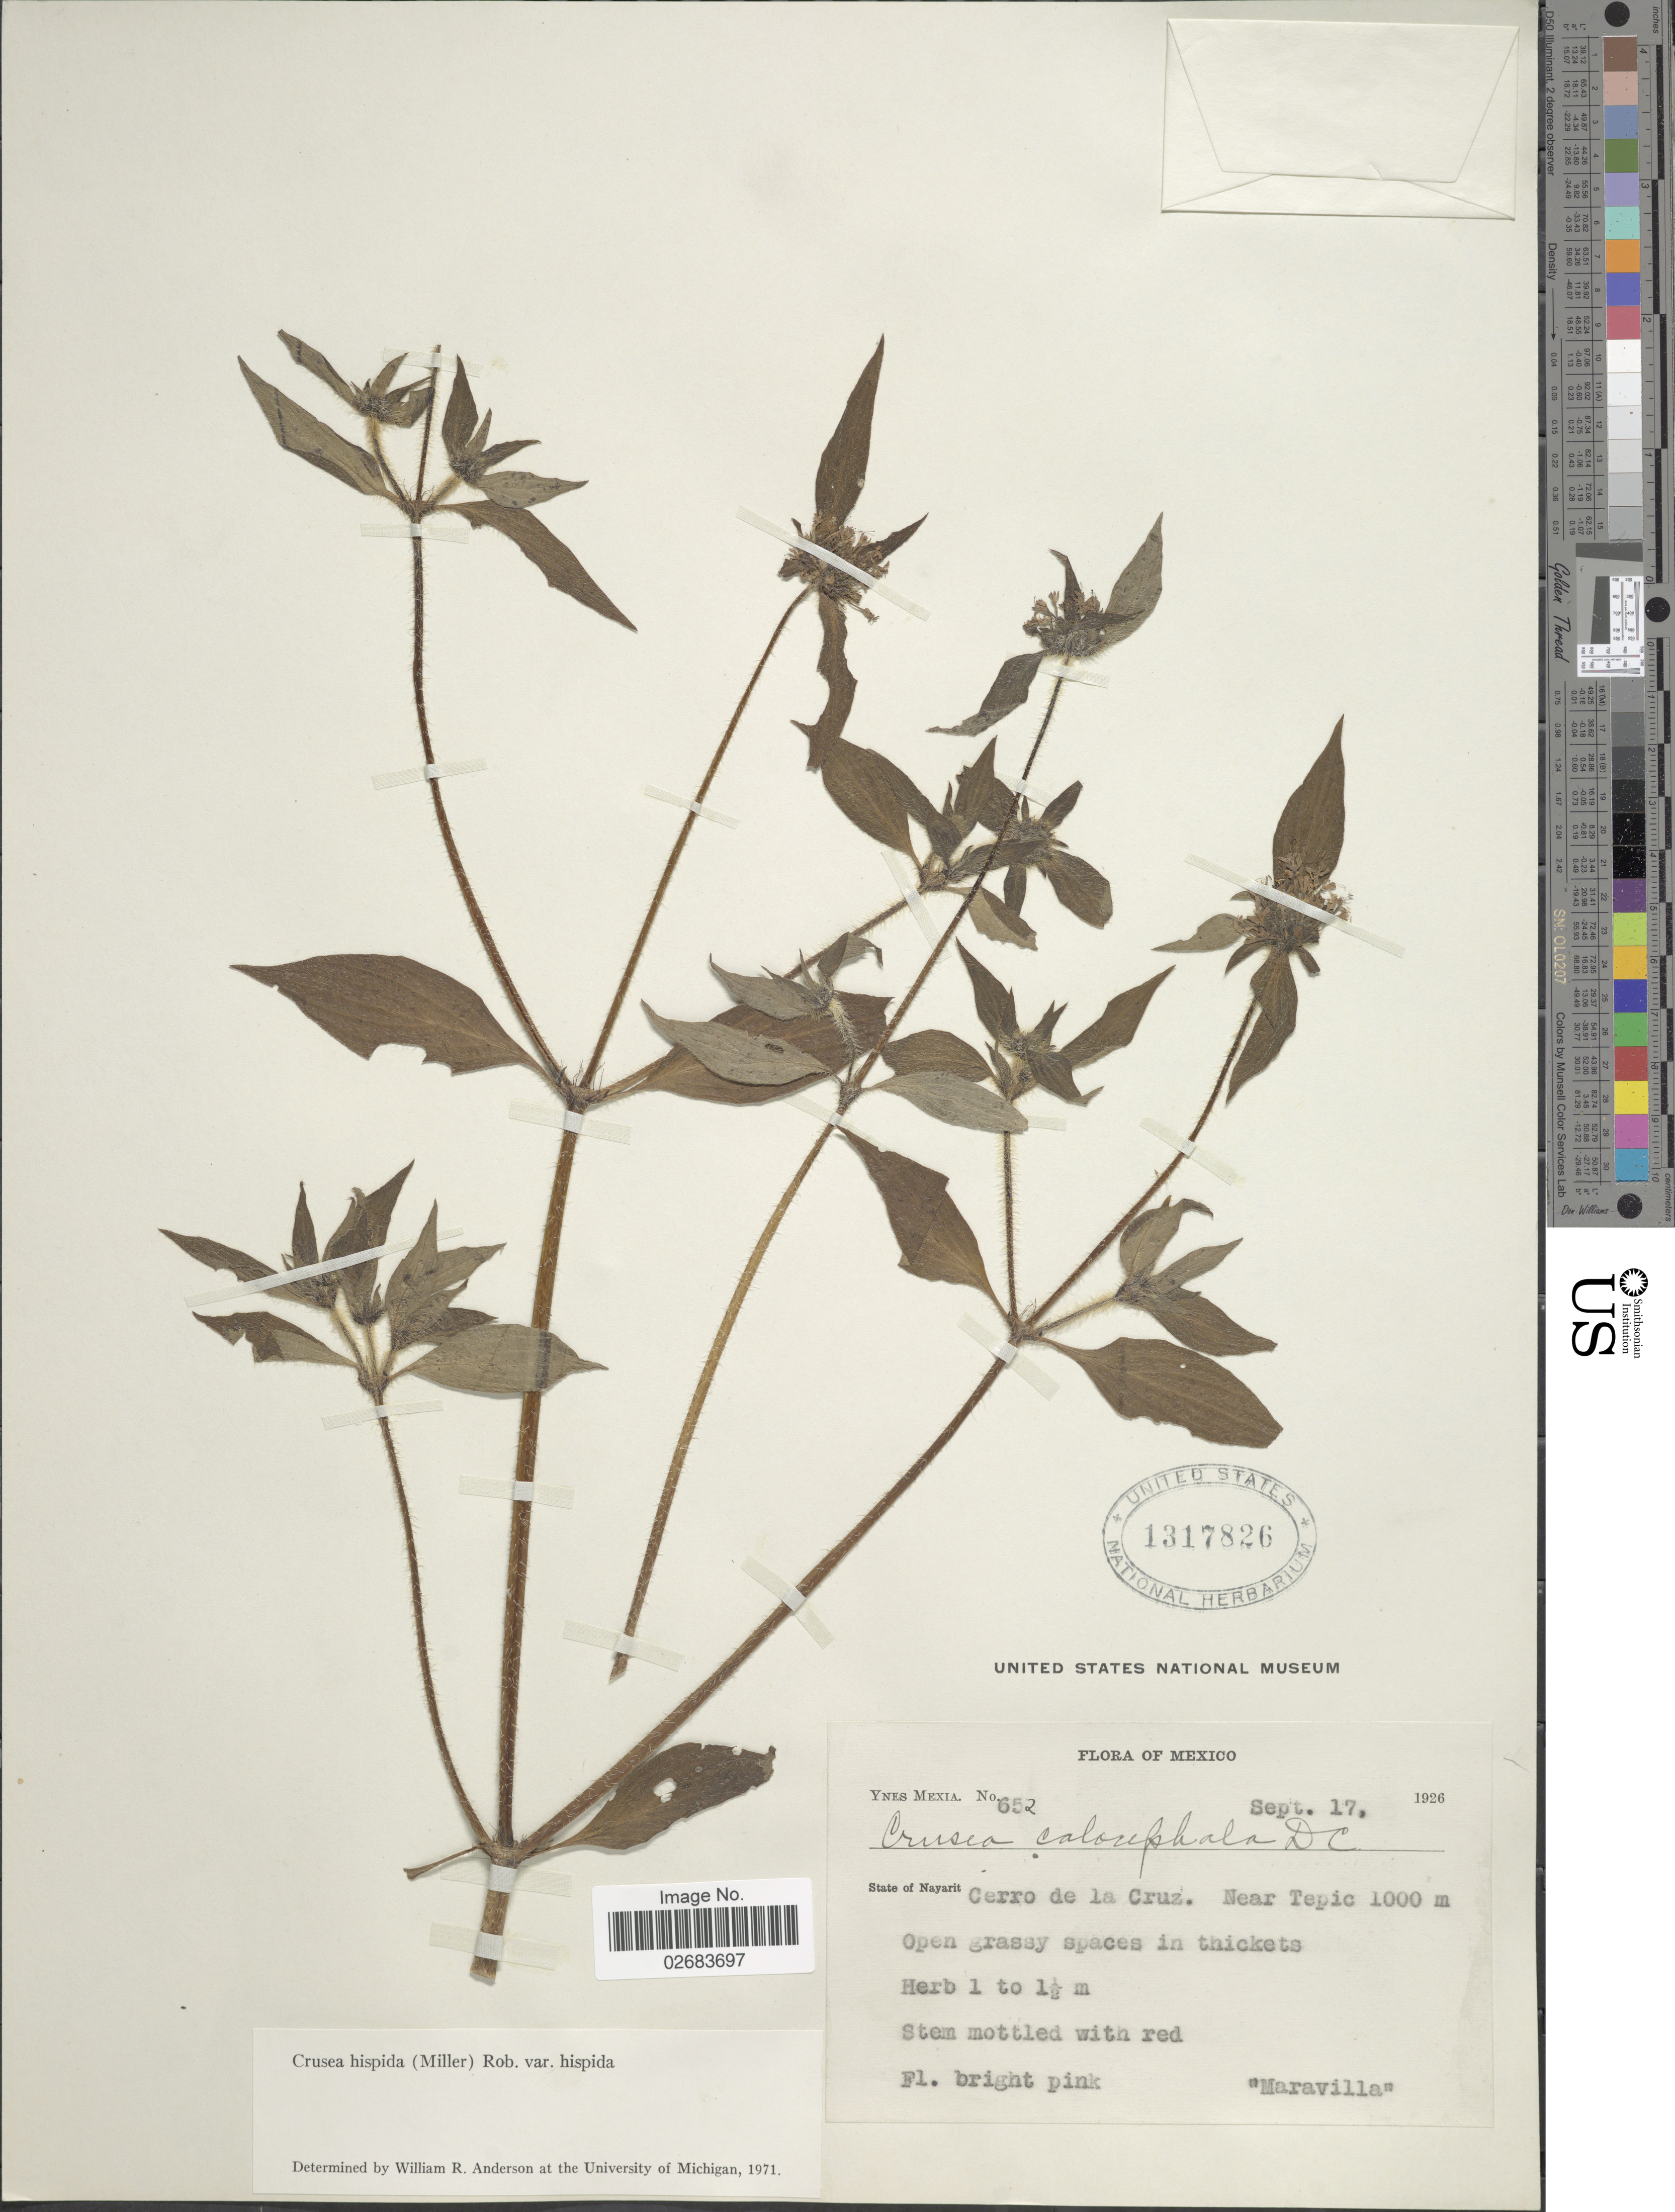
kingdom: Plantae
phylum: Tracheophyta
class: Magnoliopsida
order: Gentianales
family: Rubiaceae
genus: Crusea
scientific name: Crusea hispida var. hispida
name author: (Mill.) B.L. Rob.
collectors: Y. Mexia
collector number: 652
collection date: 1926-09-17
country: Mexico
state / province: Nayarit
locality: Cerro de la Cruz. Near Tepic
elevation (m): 1000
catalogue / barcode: US 1317826